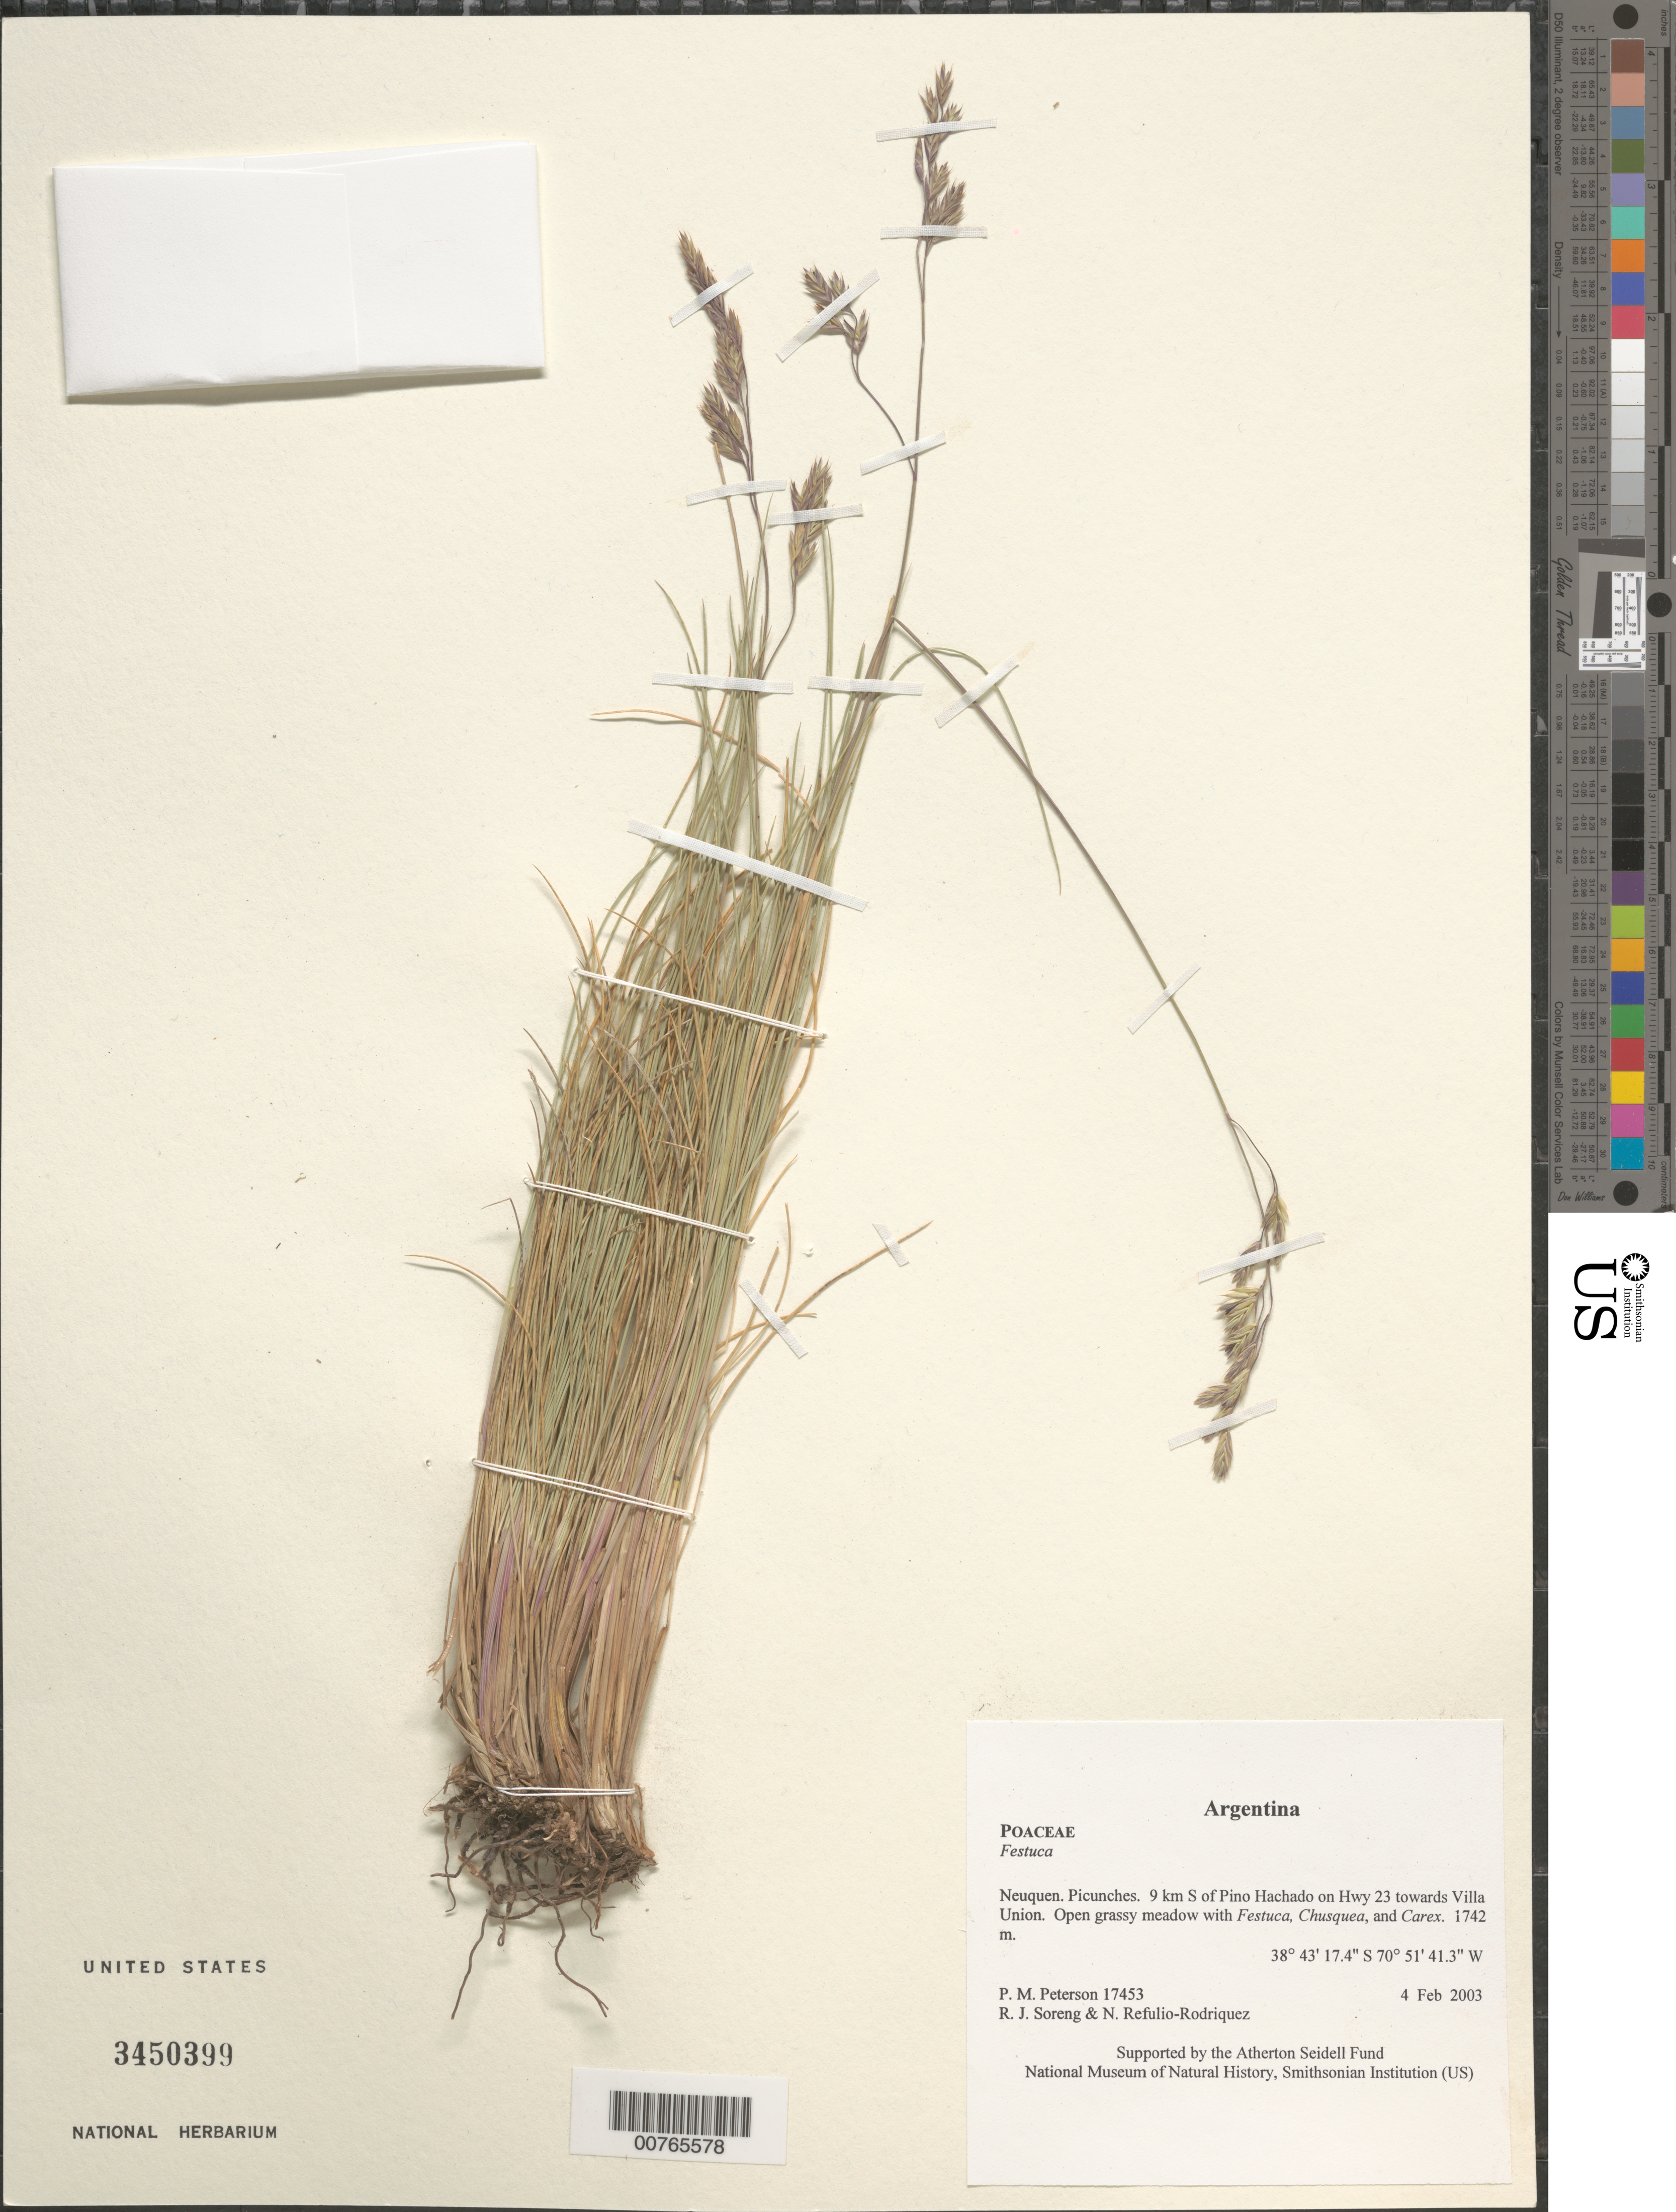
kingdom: Plantae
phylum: Tracheophyta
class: Liliopsida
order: Poales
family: Poaceae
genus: Festuca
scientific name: Festuca sp.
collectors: P. M. Peterson, R. J. Soreng & N. Refulio-Rodríguez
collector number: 17453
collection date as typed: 04 Feb 2003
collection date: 2003-02-04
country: Argentina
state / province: Neuquen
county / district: Picunches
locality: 9 km S of Pino Hachado on Hwy 23 towards Villa Union. Open grassy meadow with Festuca, Chusquea, and Carex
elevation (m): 1742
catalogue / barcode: US 3450399